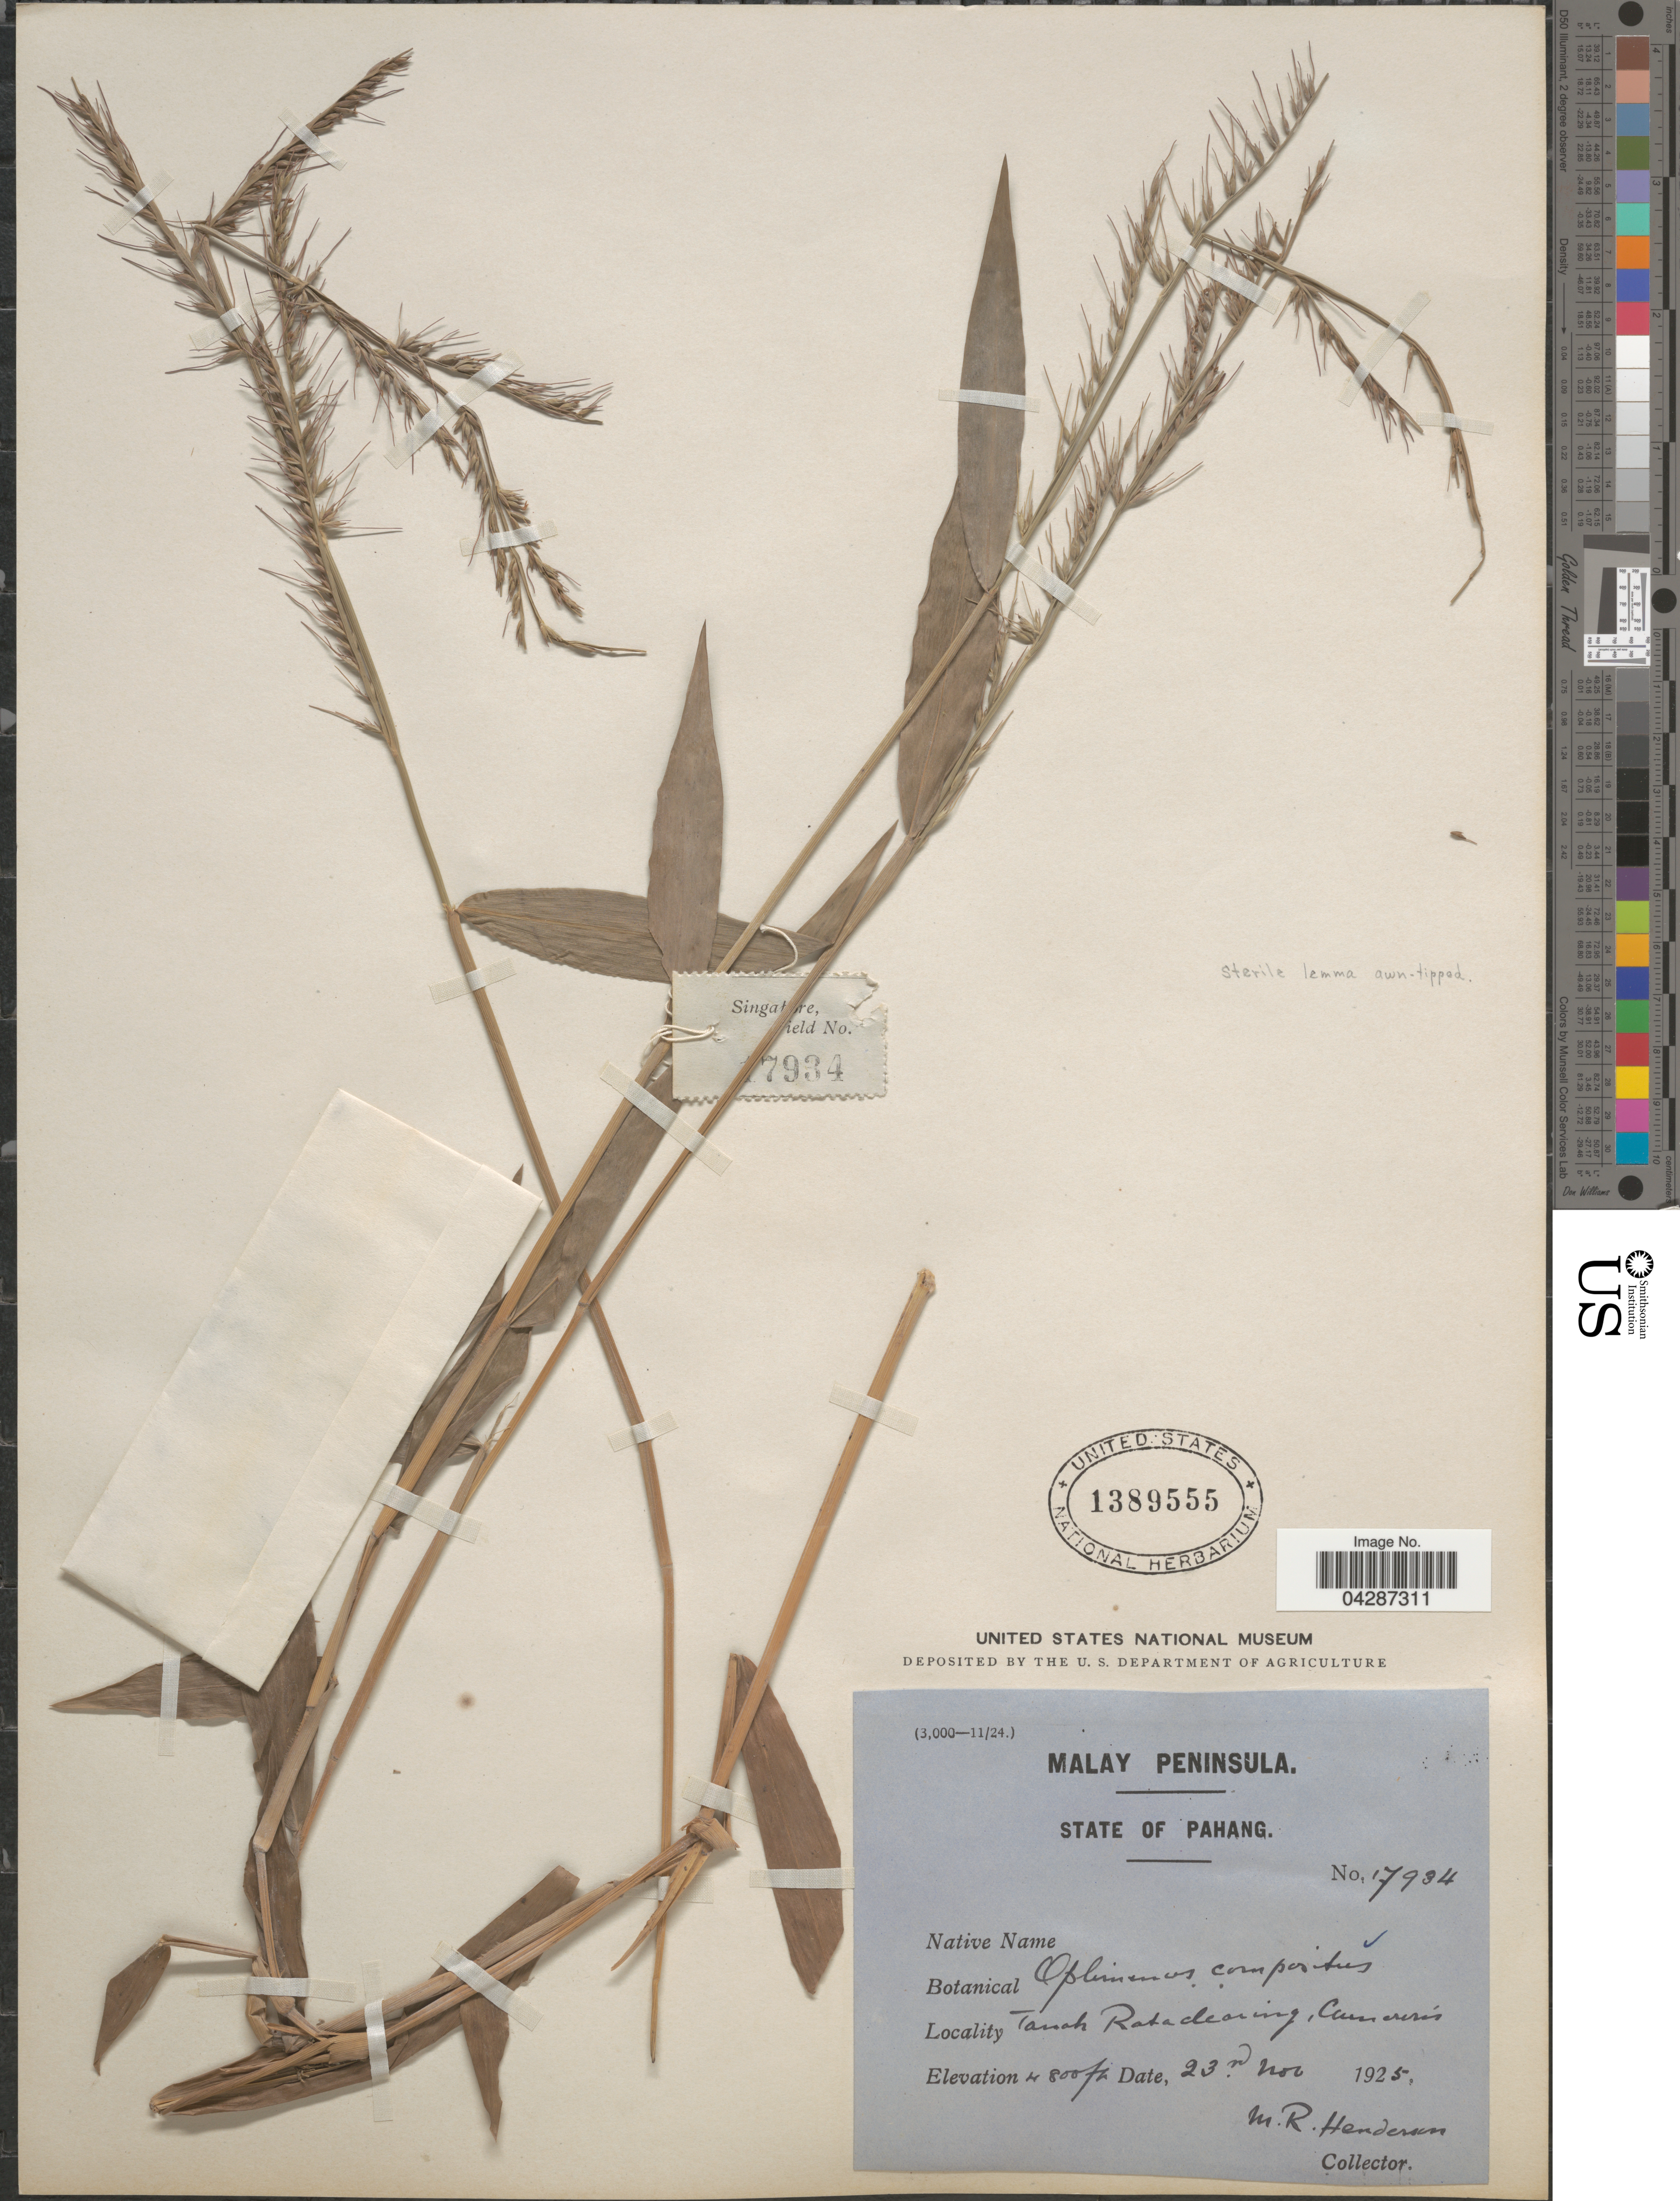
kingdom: Plantae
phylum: Tracheophyta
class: Liliopsida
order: Poales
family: Poaceae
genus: Oplismenus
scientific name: Oplismenus compositus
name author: (L.) P. Beauv.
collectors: M. Henderson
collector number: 17934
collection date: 1925-11-23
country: Malaysia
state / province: Pahang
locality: Malay Peninsula. Tanah [interpreted] Rata clearing, Camerero's [interpreted].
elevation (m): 1463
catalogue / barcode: US 1389555